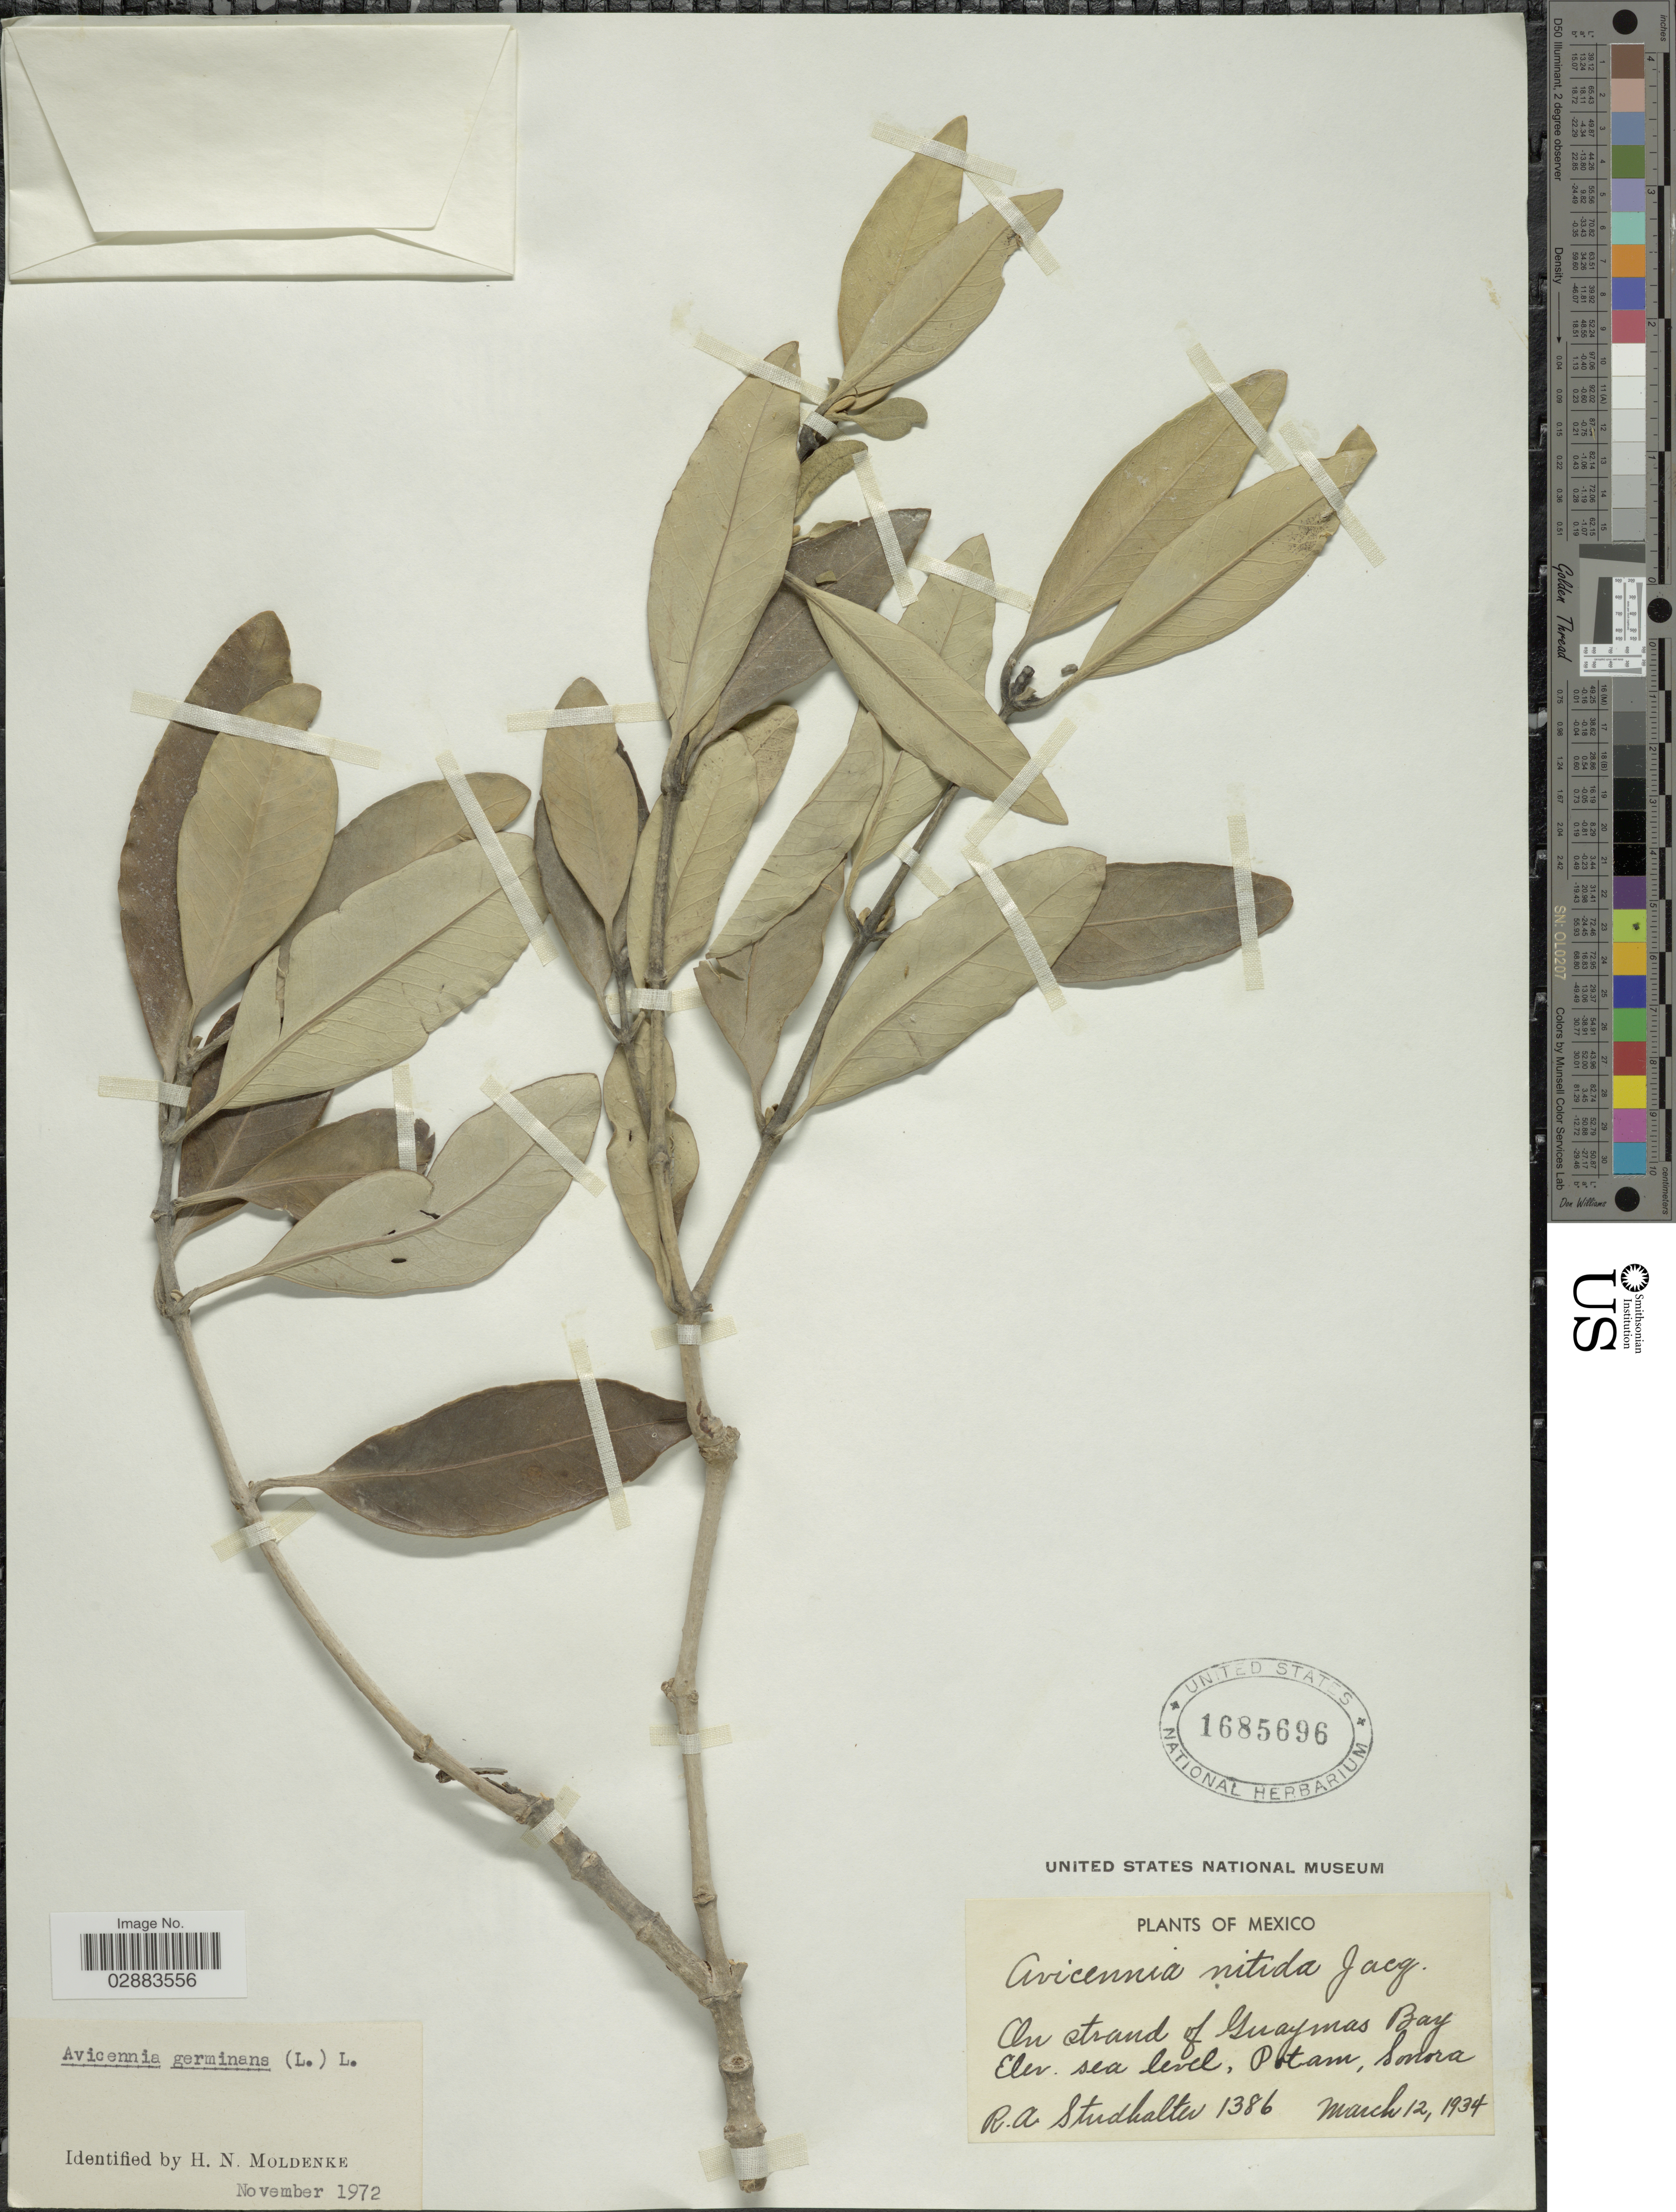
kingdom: Plantae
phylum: Tracheophyta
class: Magnoliopsida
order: Lamiales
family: Acanthaceae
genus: Avicennia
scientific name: Avicennia germinans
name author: (L.) L.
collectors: R. Studhalter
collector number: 1386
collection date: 1934-03-12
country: Mexico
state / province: Sonora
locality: On strand of Guaymas Bay. Potam.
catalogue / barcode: US 1685696